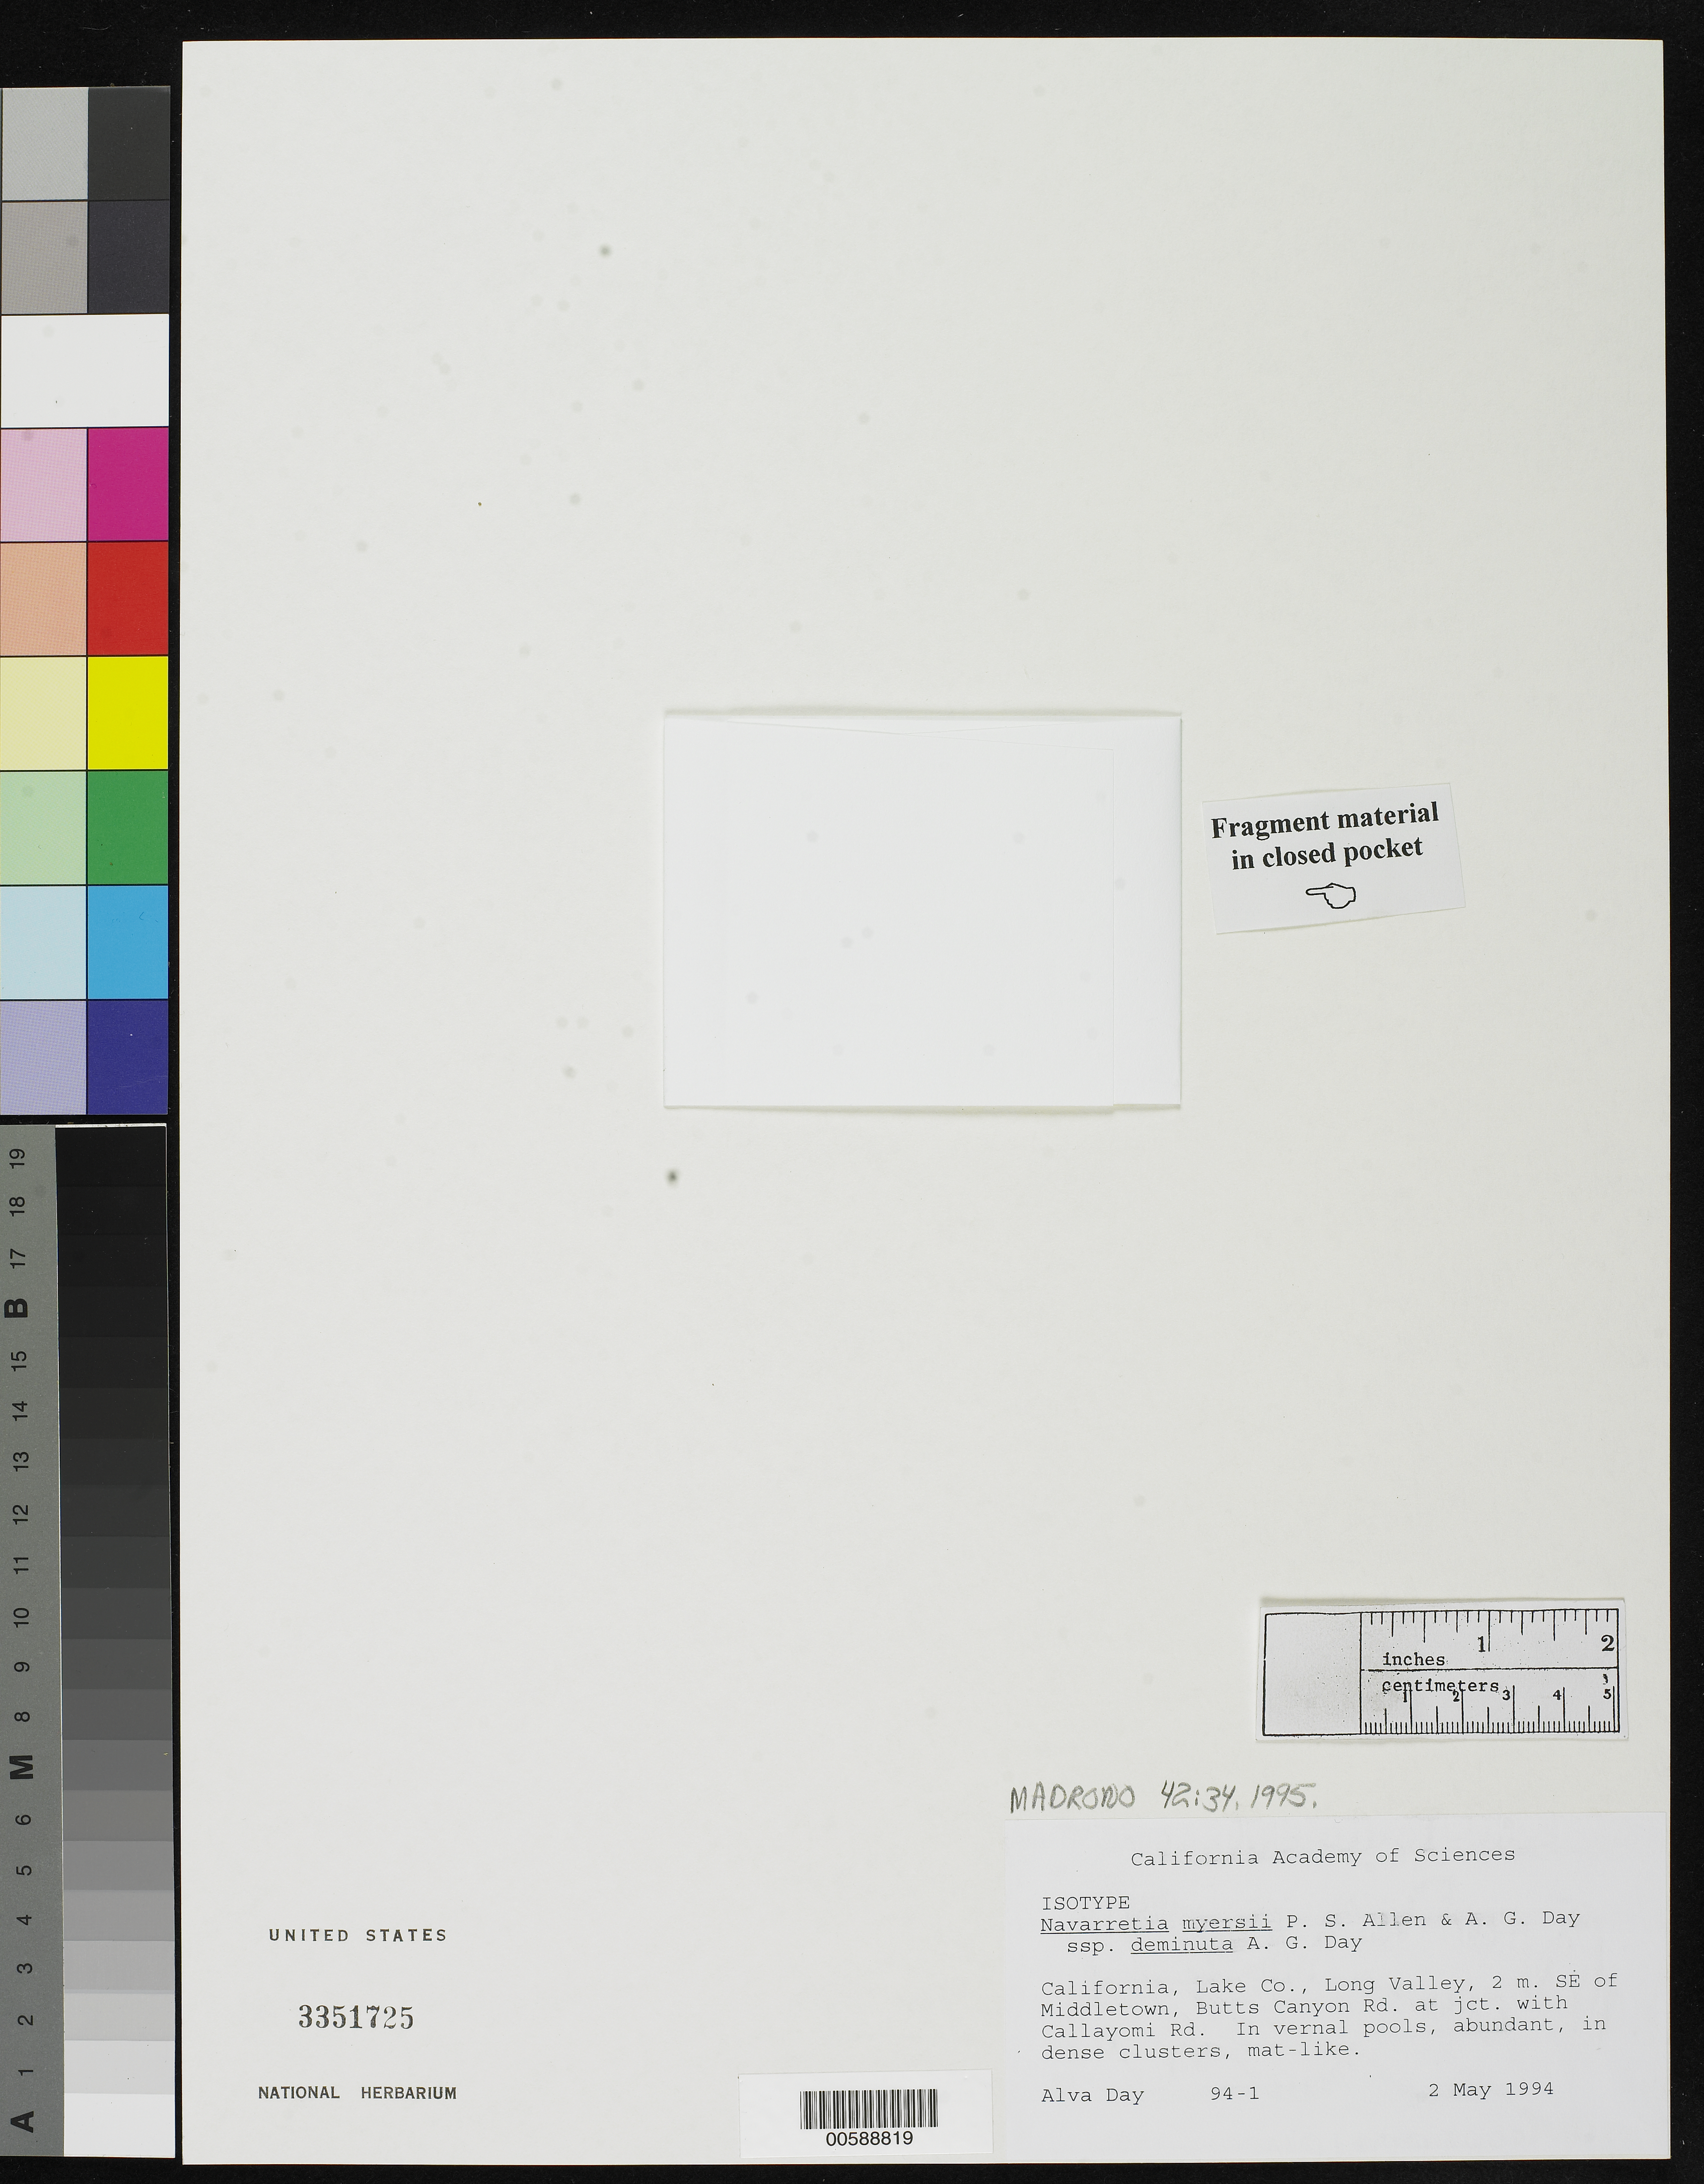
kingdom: Plantae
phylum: Tracheophyta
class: Magnoliopsida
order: Ericales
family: Polemoniaceae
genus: Navarretia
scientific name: Navarretia myersii subsp. deminuta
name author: A.G. Day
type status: Isotype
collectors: A. Day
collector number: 94-1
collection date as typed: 02 May 1994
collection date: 1994-05-02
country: United States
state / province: California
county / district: Lake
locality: Long Valley, 2 mi SE of Middletown, Butts Canyon Road at junction with Callayomi Road.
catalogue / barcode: US 3351725